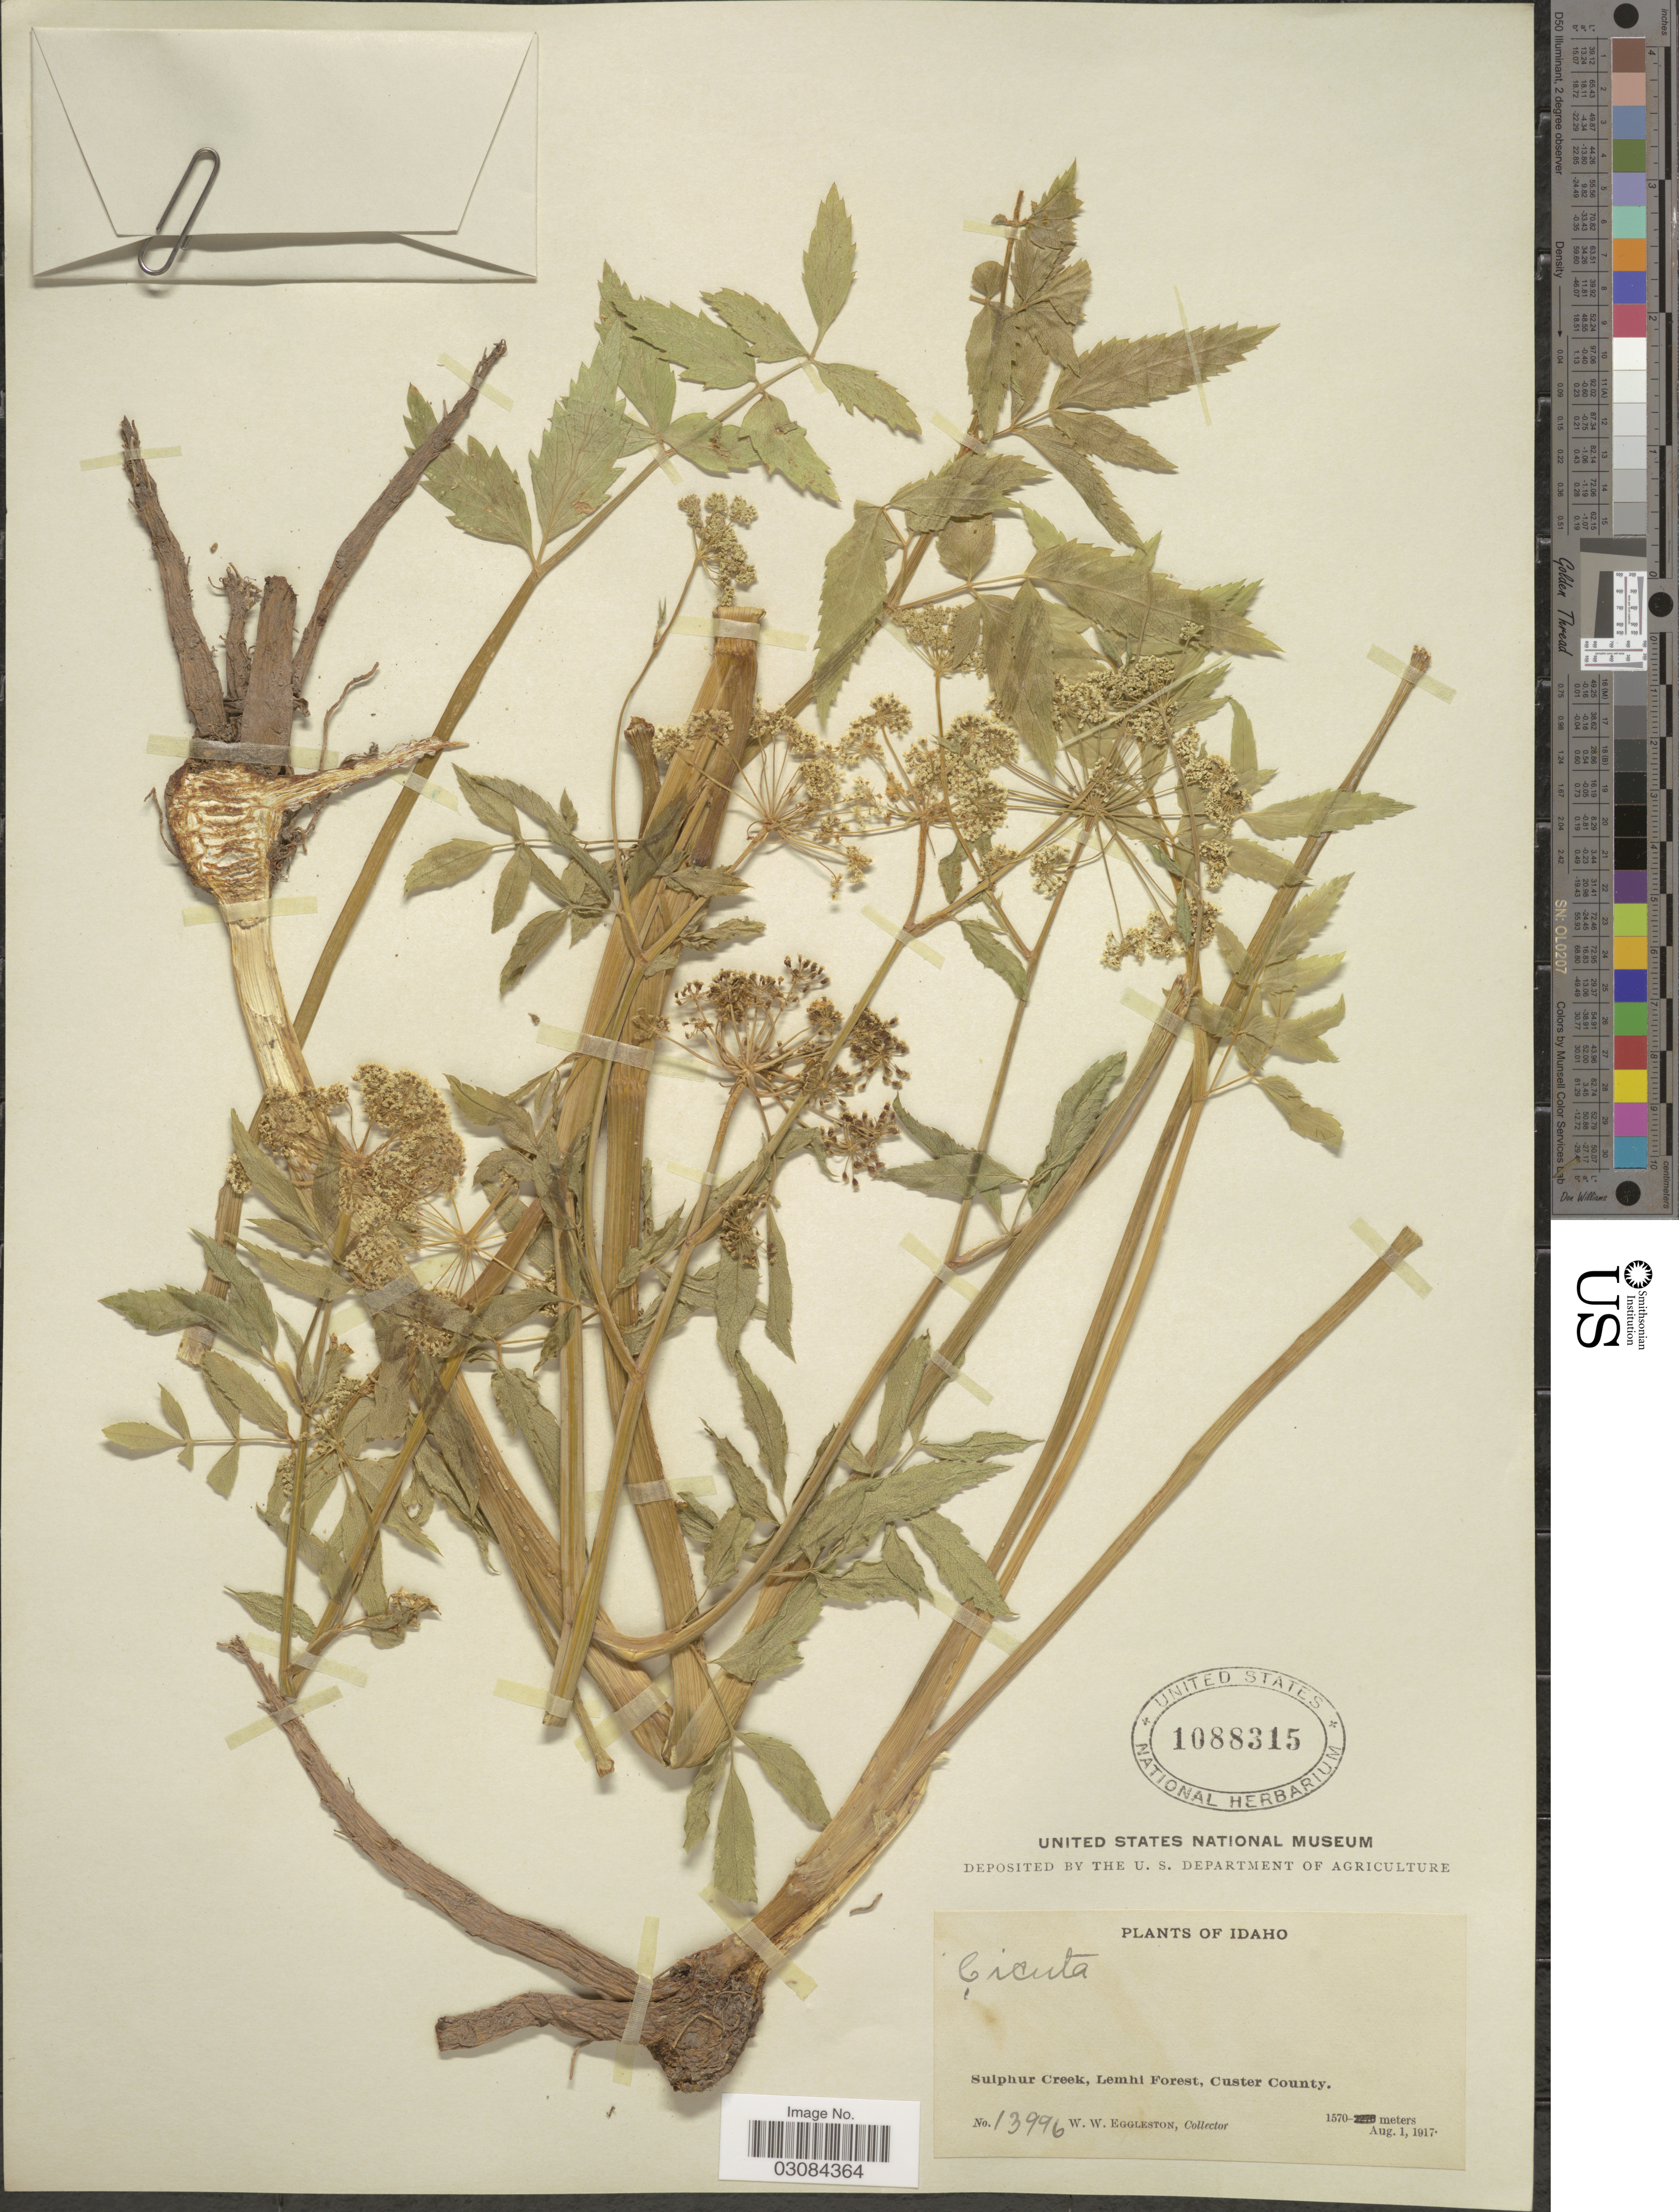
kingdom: Plantae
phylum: Tracheophyta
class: Magnoliopsida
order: Apiales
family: Apiaceae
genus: Cicuta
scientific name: Cicuta douglasii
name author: (DC.) J.M. Coult. & Rose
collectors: W. W. Eggleston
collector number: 13996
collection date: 1917-08-01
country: United States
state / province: Idaho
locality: Sulphur Creek, Lemhi Forest, Custer County.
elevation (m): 1570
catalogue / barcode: US 1088315